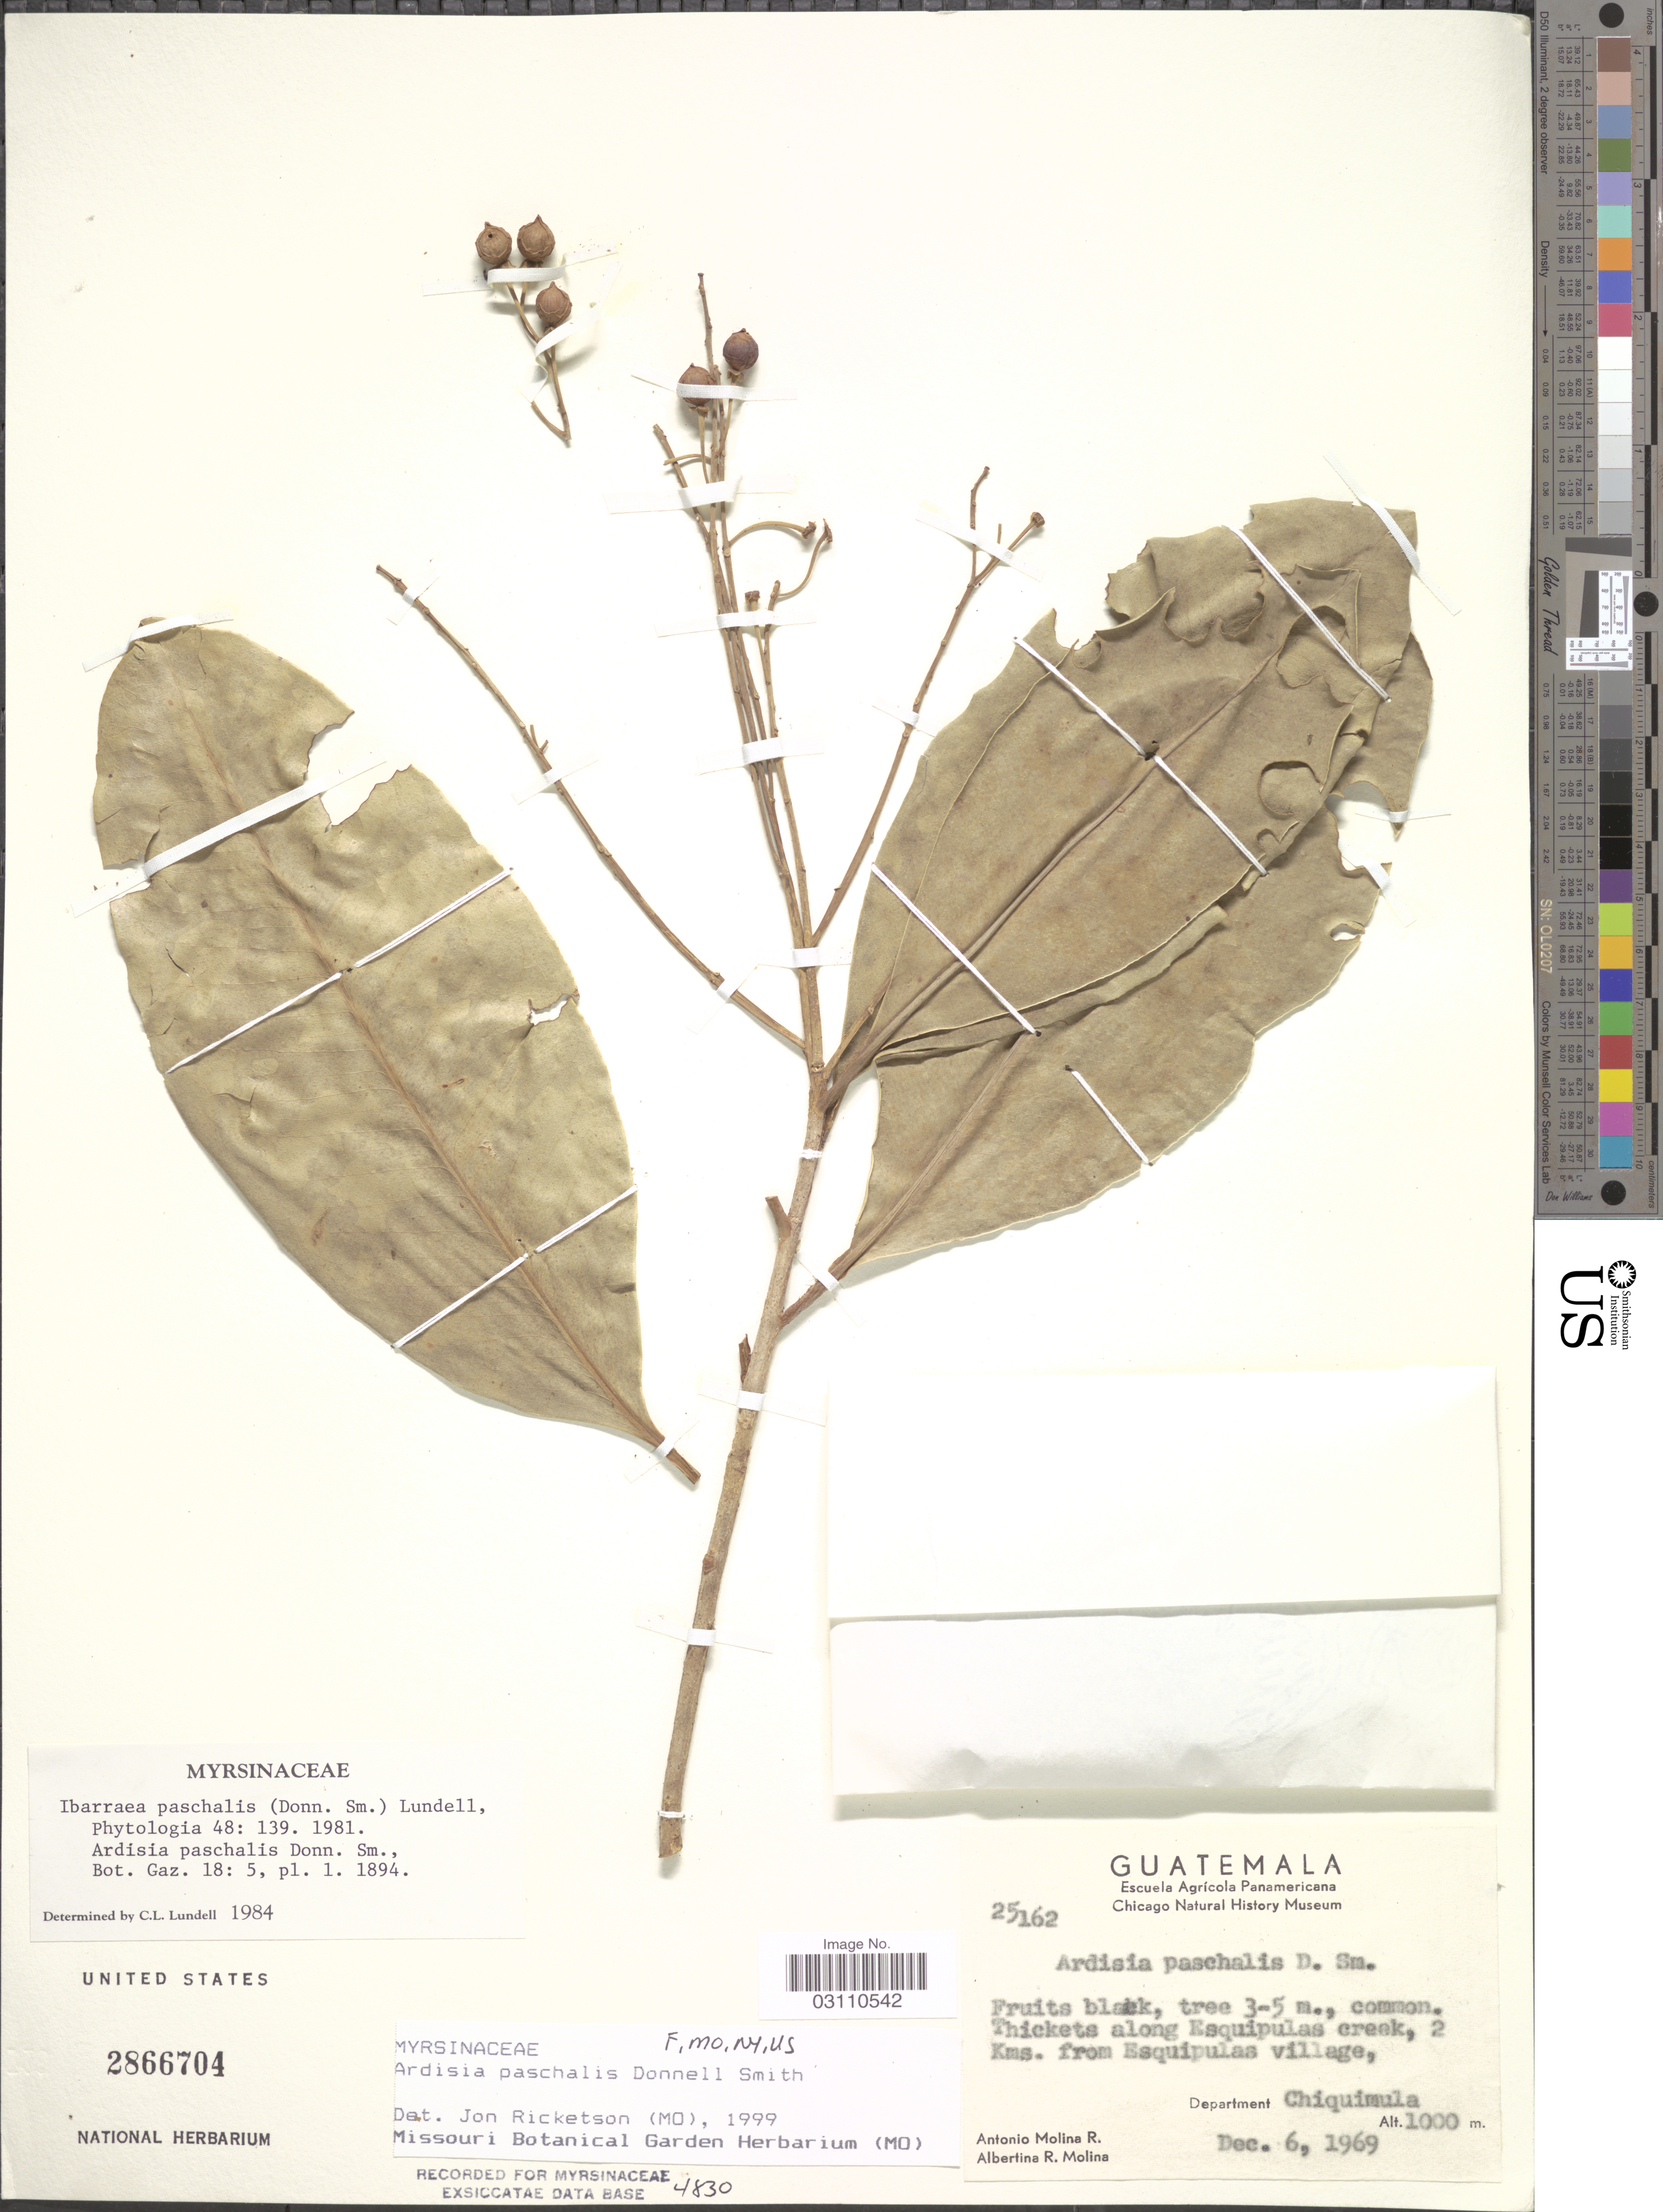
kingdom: Plantae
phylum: Tracheophyta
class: Magnoliopsida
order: Ericales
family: Primulaceae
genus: Ardisia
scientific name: Ardisia paschalis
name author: Donn. Sm.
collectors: A. Molina R. & A. R. Molina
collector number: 25162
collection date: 1969-12-06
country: Guatemala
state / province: Chiquimula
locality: Thickets along Esquipulas creek, 2 Kms. from Esquipulas village, Department Chiquimula.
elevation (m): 1000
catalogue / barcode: US 2866704